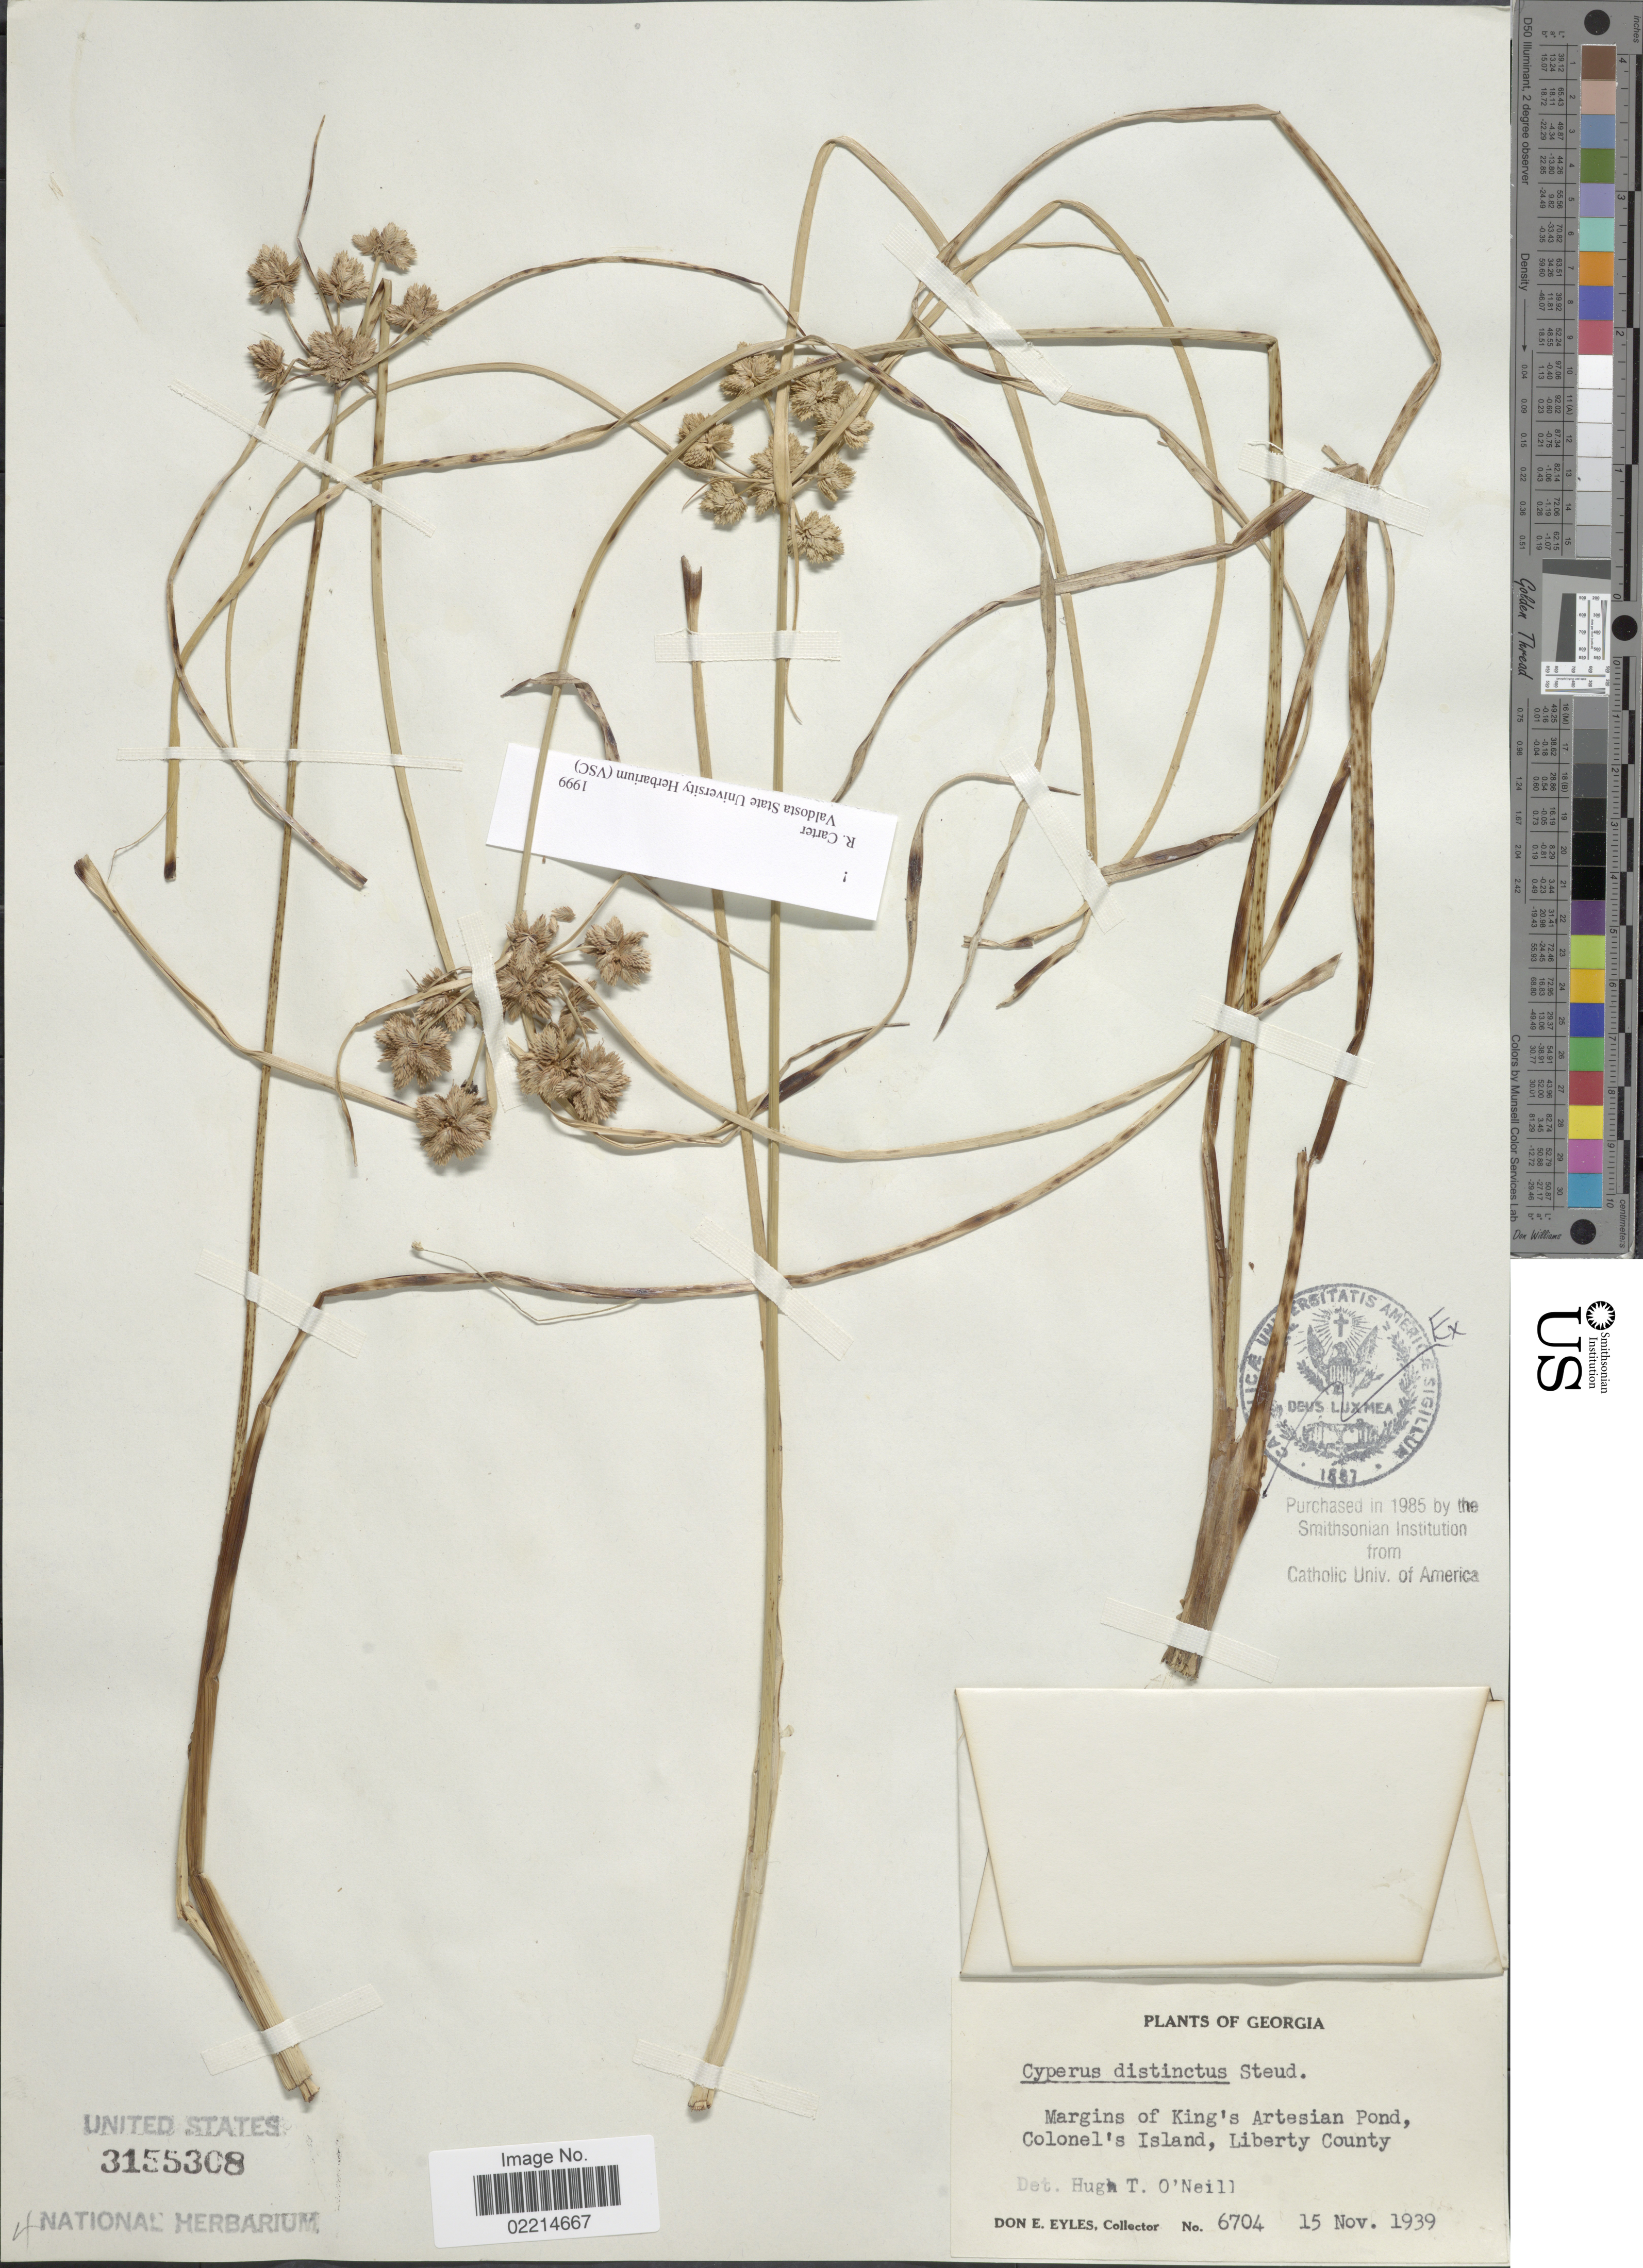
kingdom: Plantae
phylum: Tracheophyta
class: Liliopsida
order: Poales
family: Cyperaceae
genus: Cyperus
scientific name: Cyperus distinctus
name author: Steud.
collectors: D. Eyles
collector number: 6704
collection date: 1939-11-15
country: United States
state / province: Georgia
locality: Margins of King's Artesian Pond, Colonel's Island, Liberty County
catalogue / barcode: US 3155308